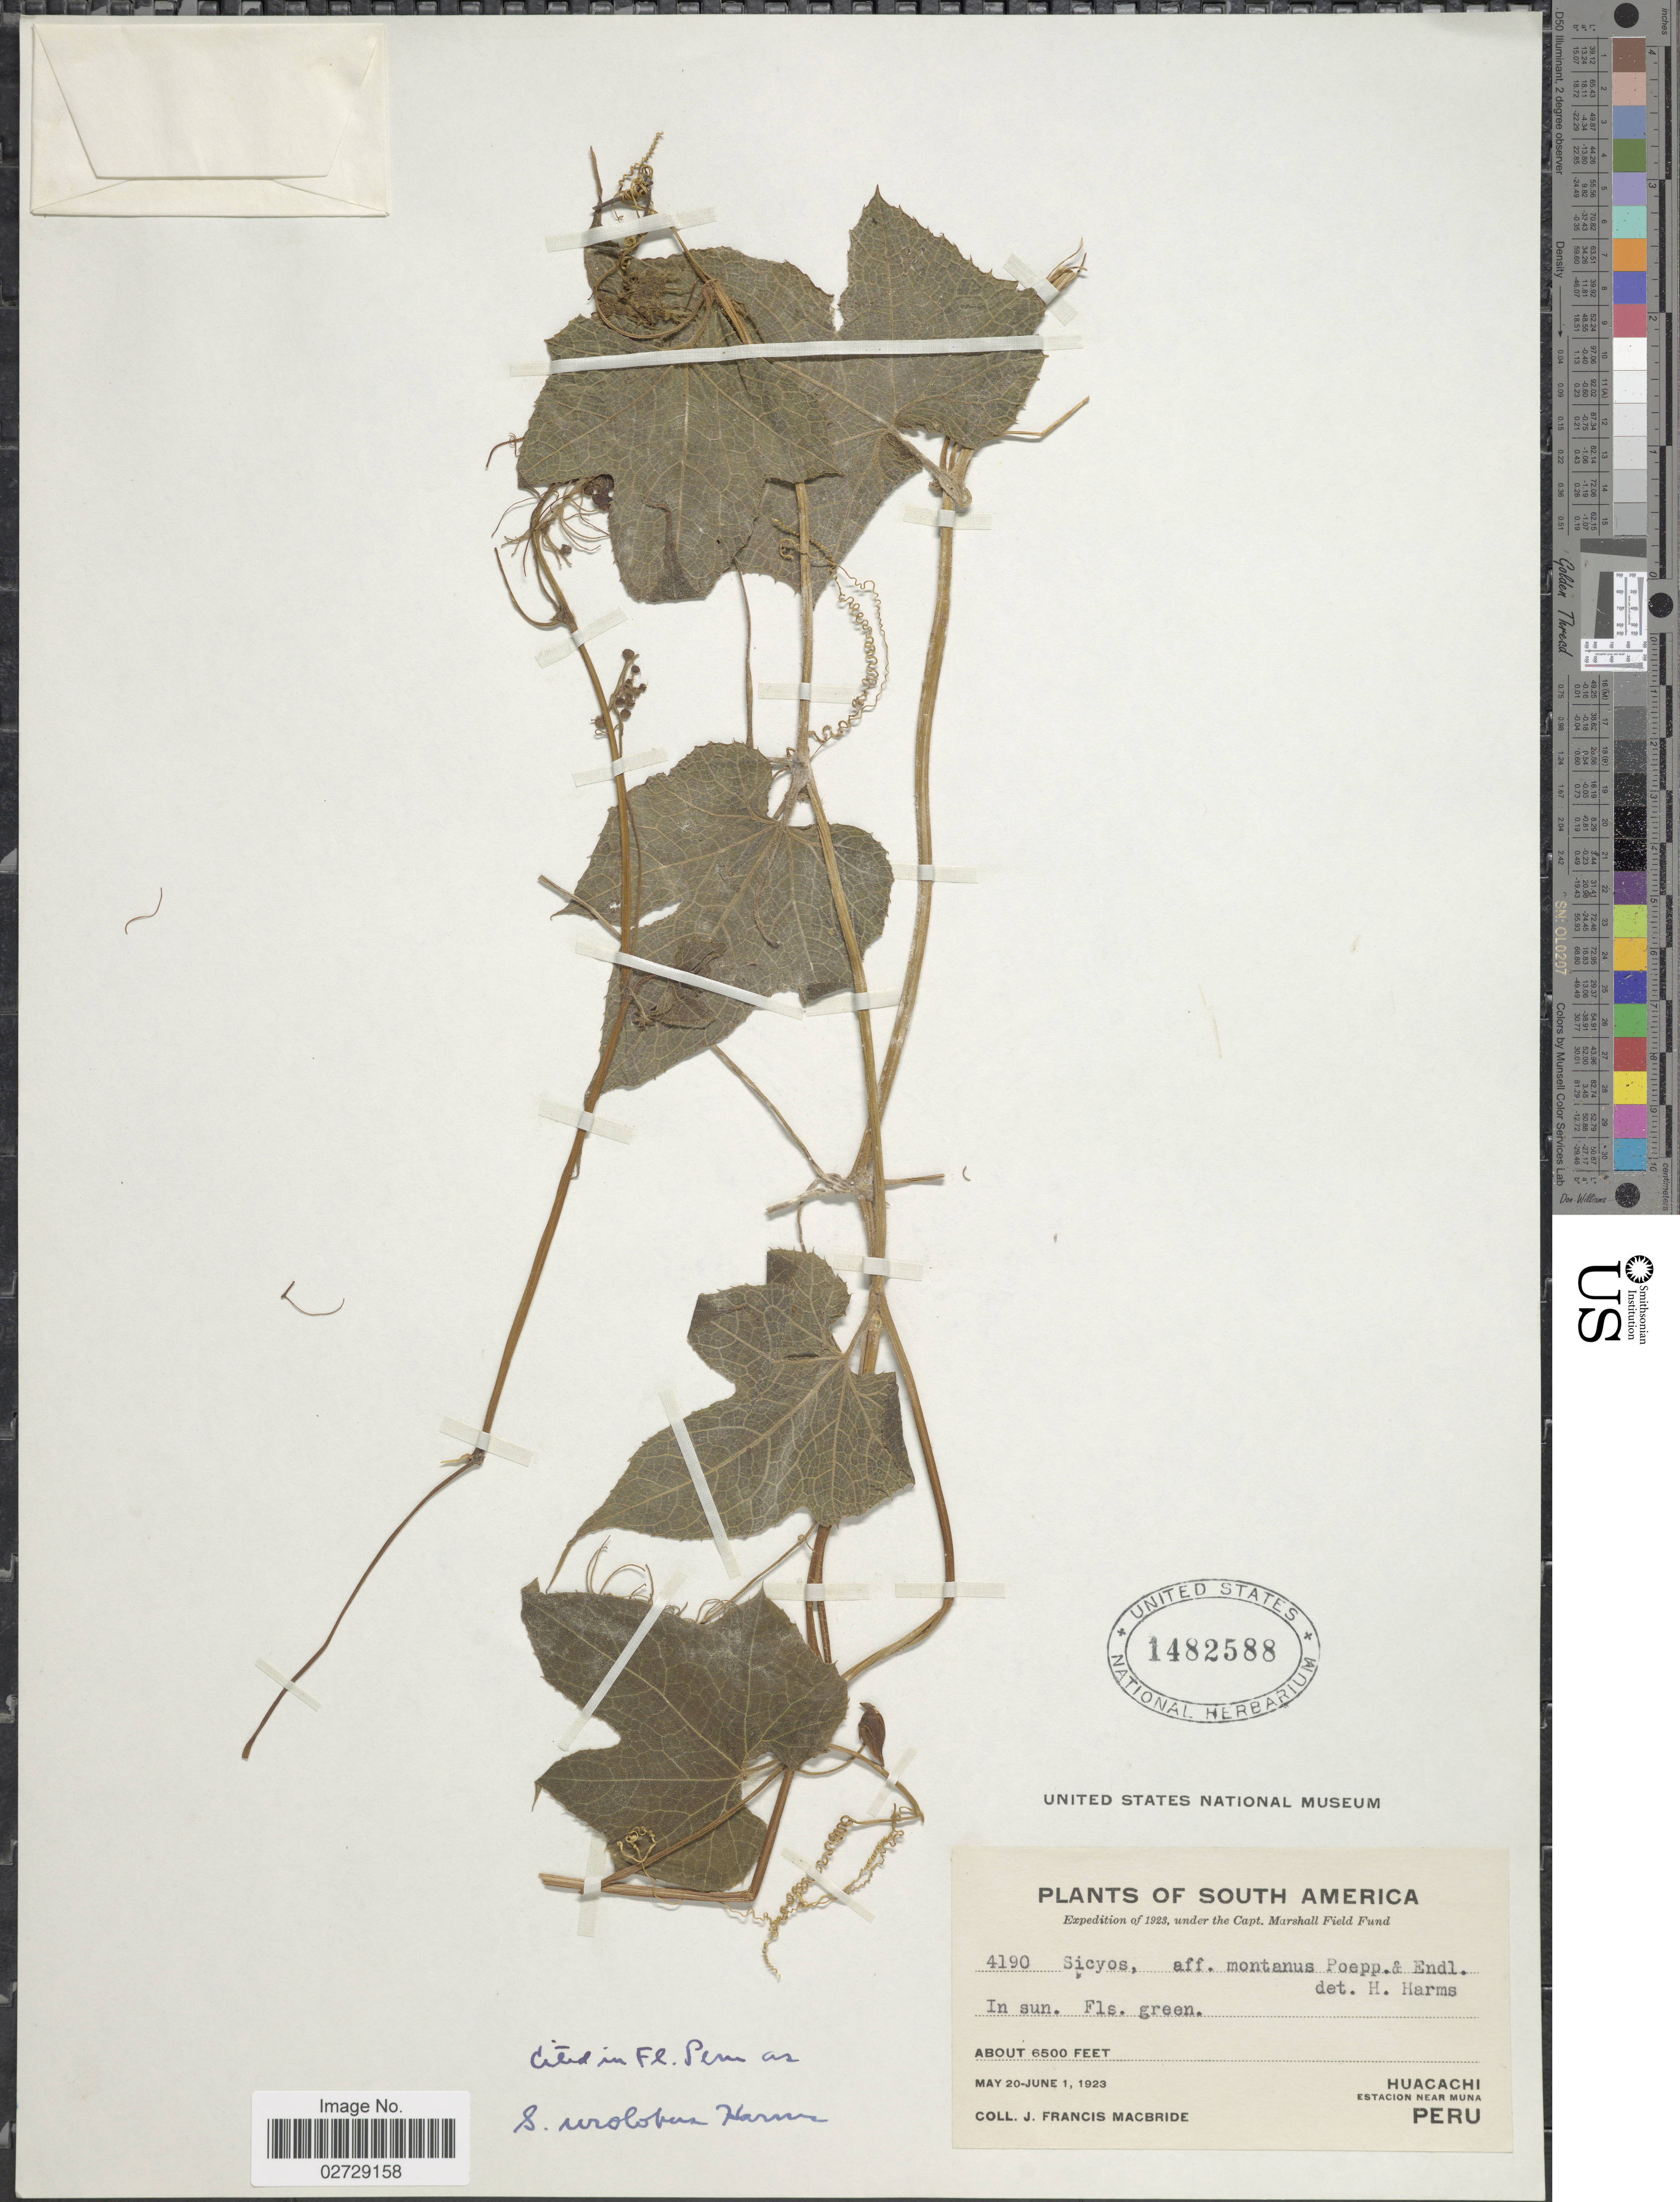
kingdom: Plantae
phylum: Tracheophyta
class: Magnoliopsida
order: Cucurbitales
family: Cucurbitaceae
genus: Sicyos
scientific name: Sicyos urolobus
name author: Harms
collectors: J. F. Macbride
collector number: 4190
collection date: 1923-05-20/1923-06-01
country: Peru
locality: Huacachi, Estacion near Muna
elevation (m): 1981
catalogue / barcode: US 1482588